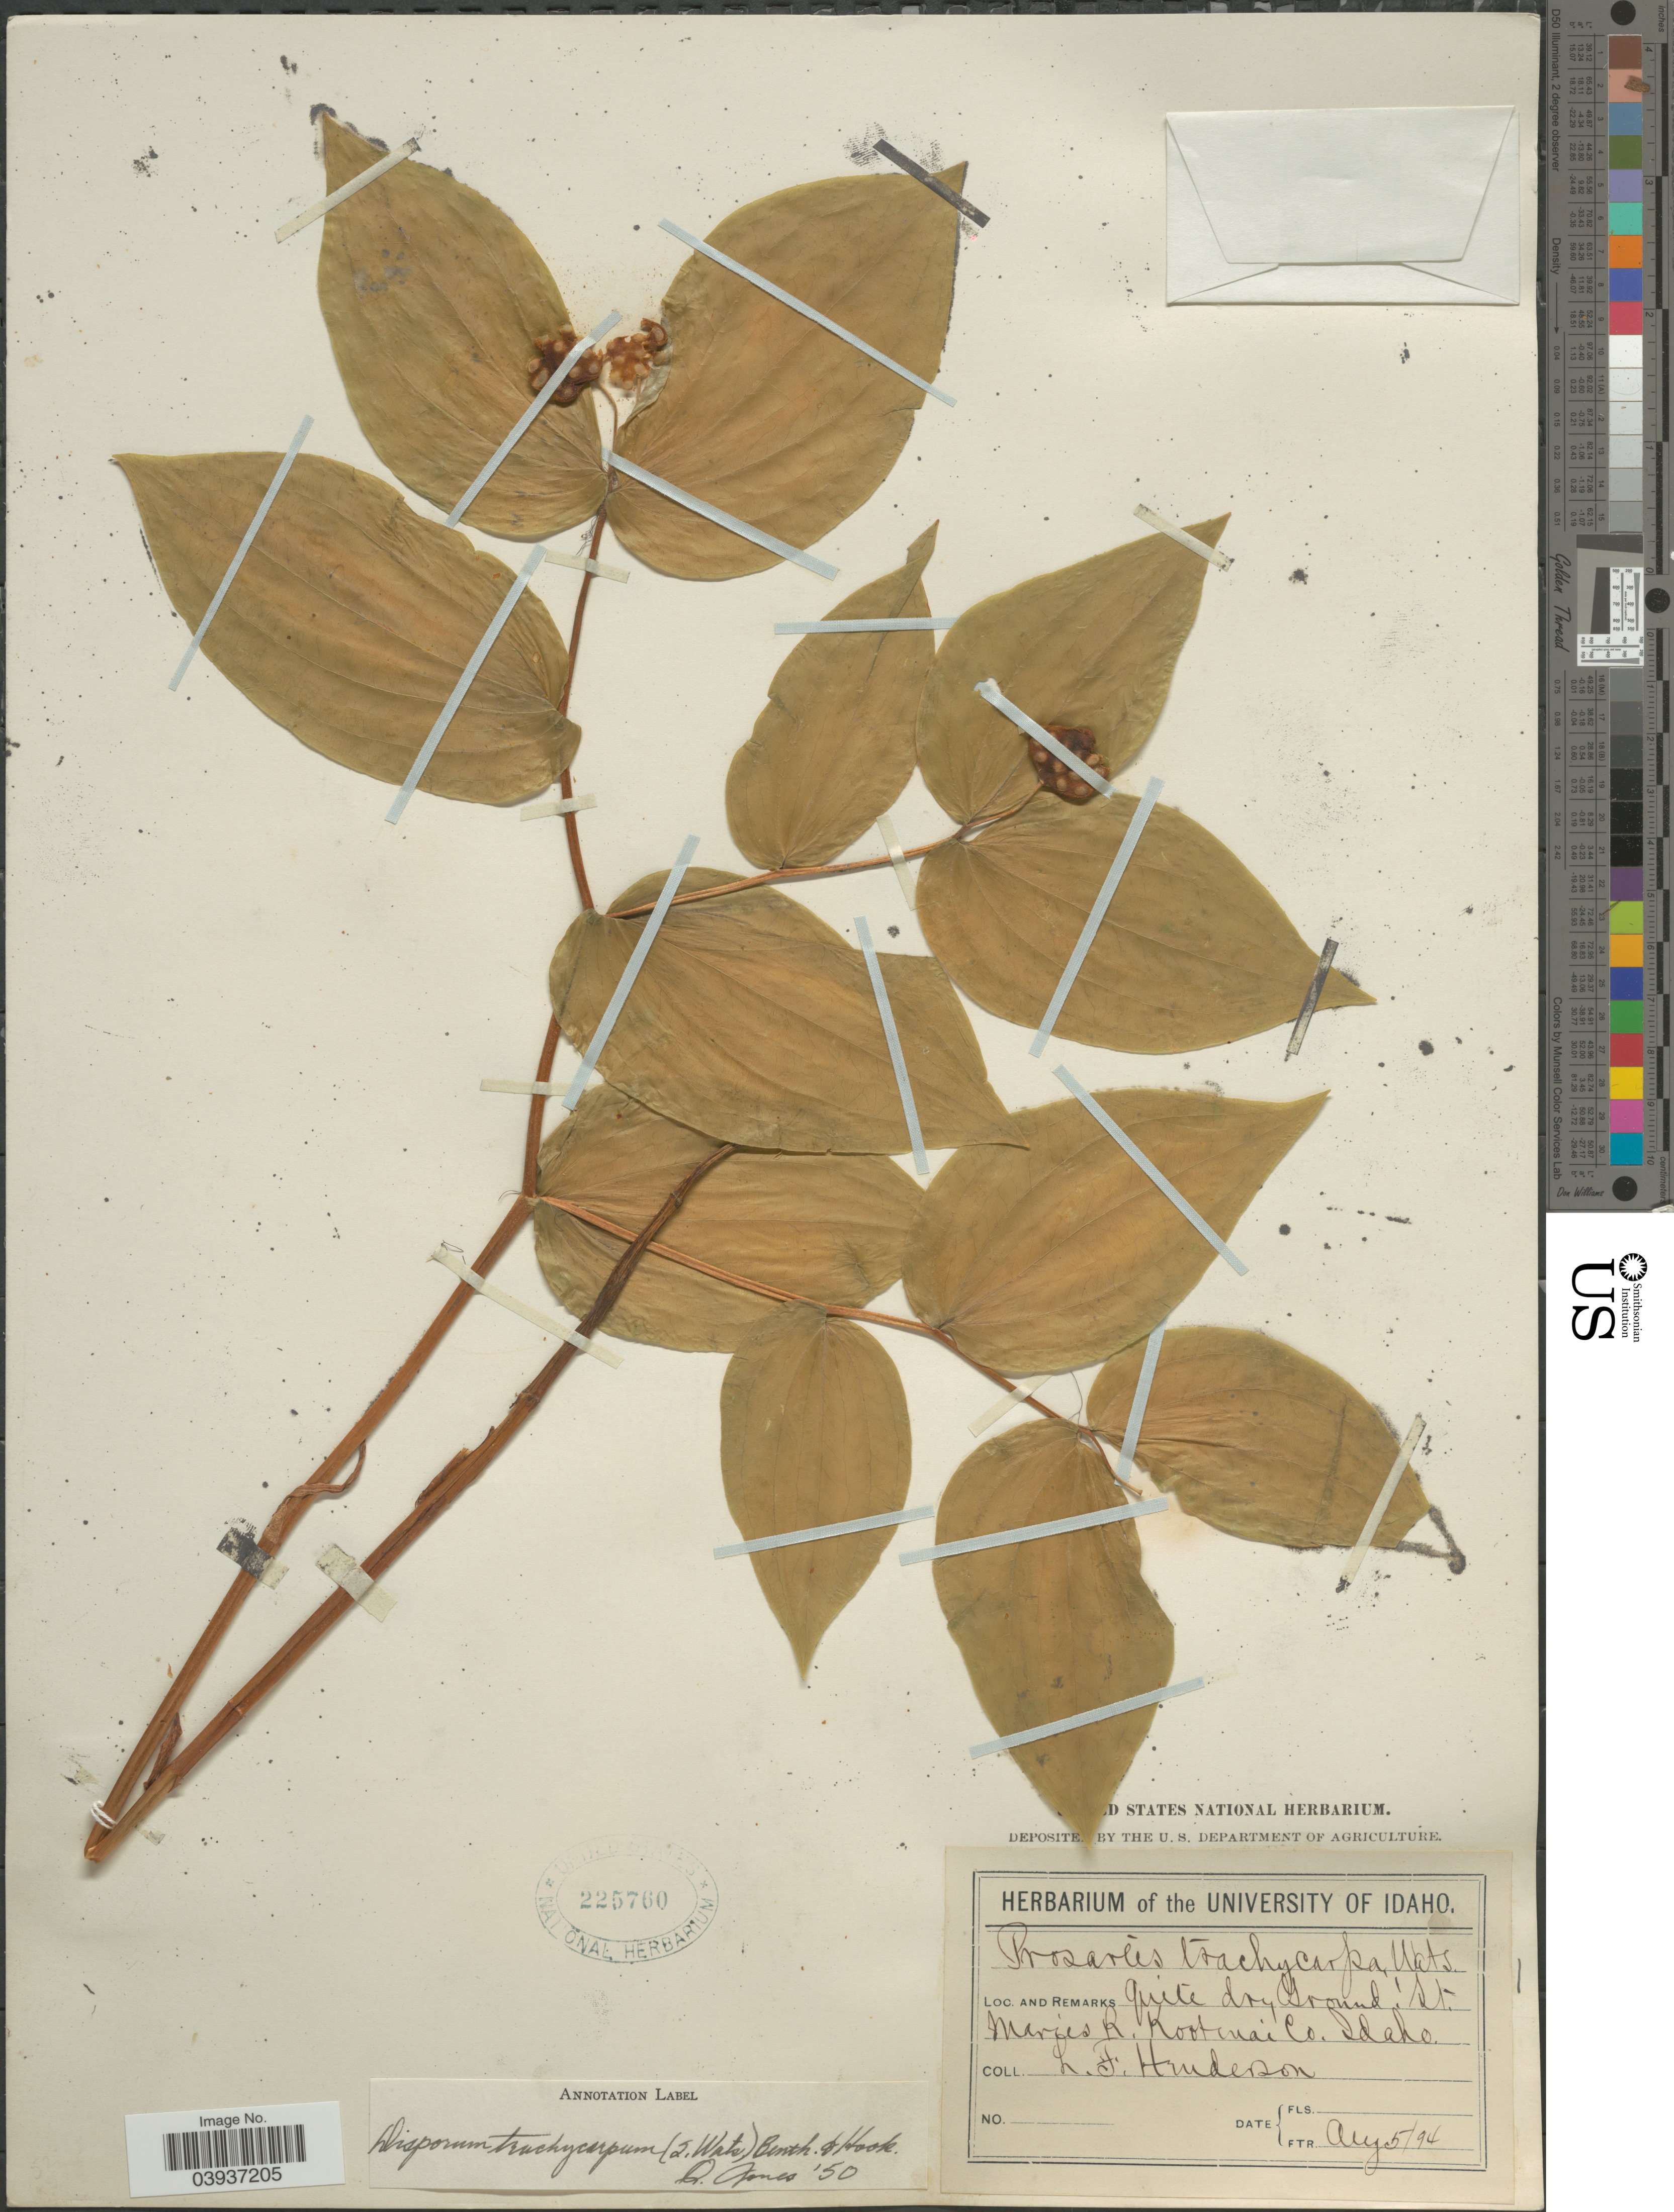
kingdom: Plantae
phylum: Tracheophyta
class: Liliopsida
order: Liliales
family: Colchicaceae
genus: Disporum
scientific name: Disporum trachycarpum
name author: (S. Watson) Benth. & Hook. f.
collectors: L. Henderson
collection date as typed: Transcribed d/m/y: 5/8/94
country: United States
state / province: Idaho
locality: St. Maries R. Kootenai Co.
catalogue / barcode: US 225760